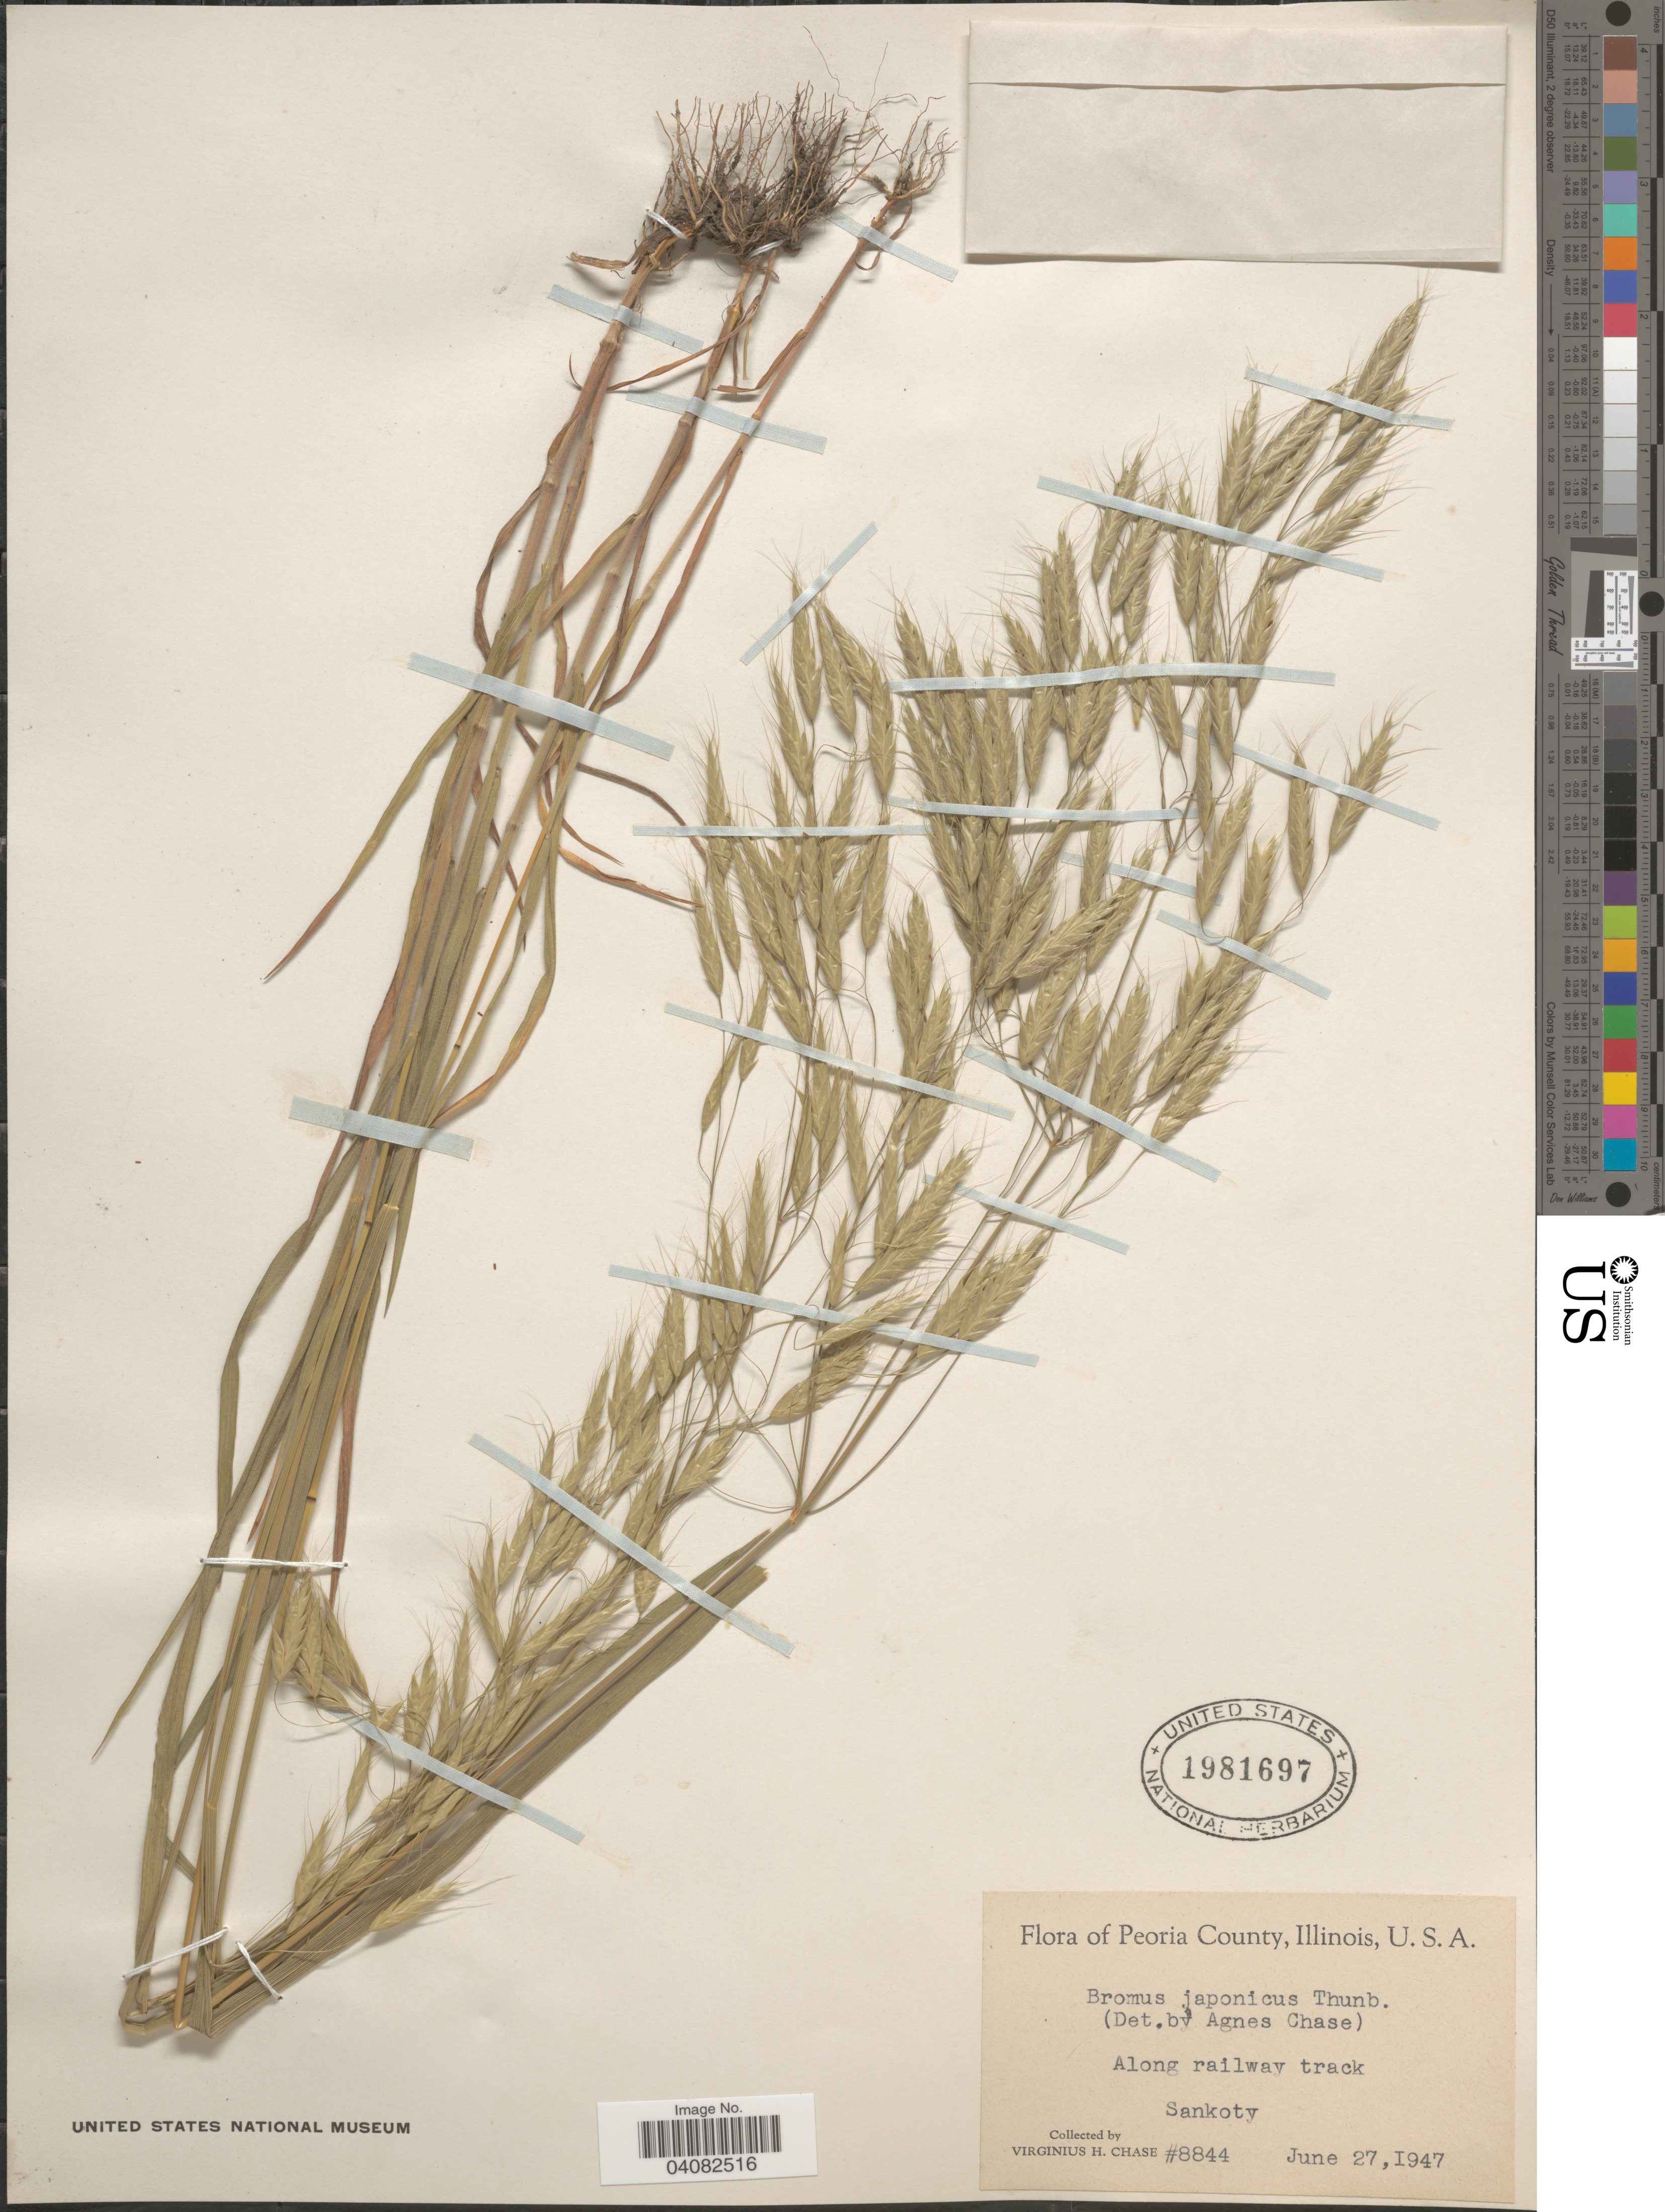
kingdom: Plantae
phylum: Tracheophyta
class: Liliopsida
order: Poales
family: Poaceae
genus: Bromus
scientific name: Bromus intermedius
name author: Gussone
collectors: V. H. Chase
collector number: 8844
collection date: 1947-06-27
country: United States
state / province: Illinois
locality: Peoria County. Along railway track. Sankoty.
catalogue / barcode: US 1981697